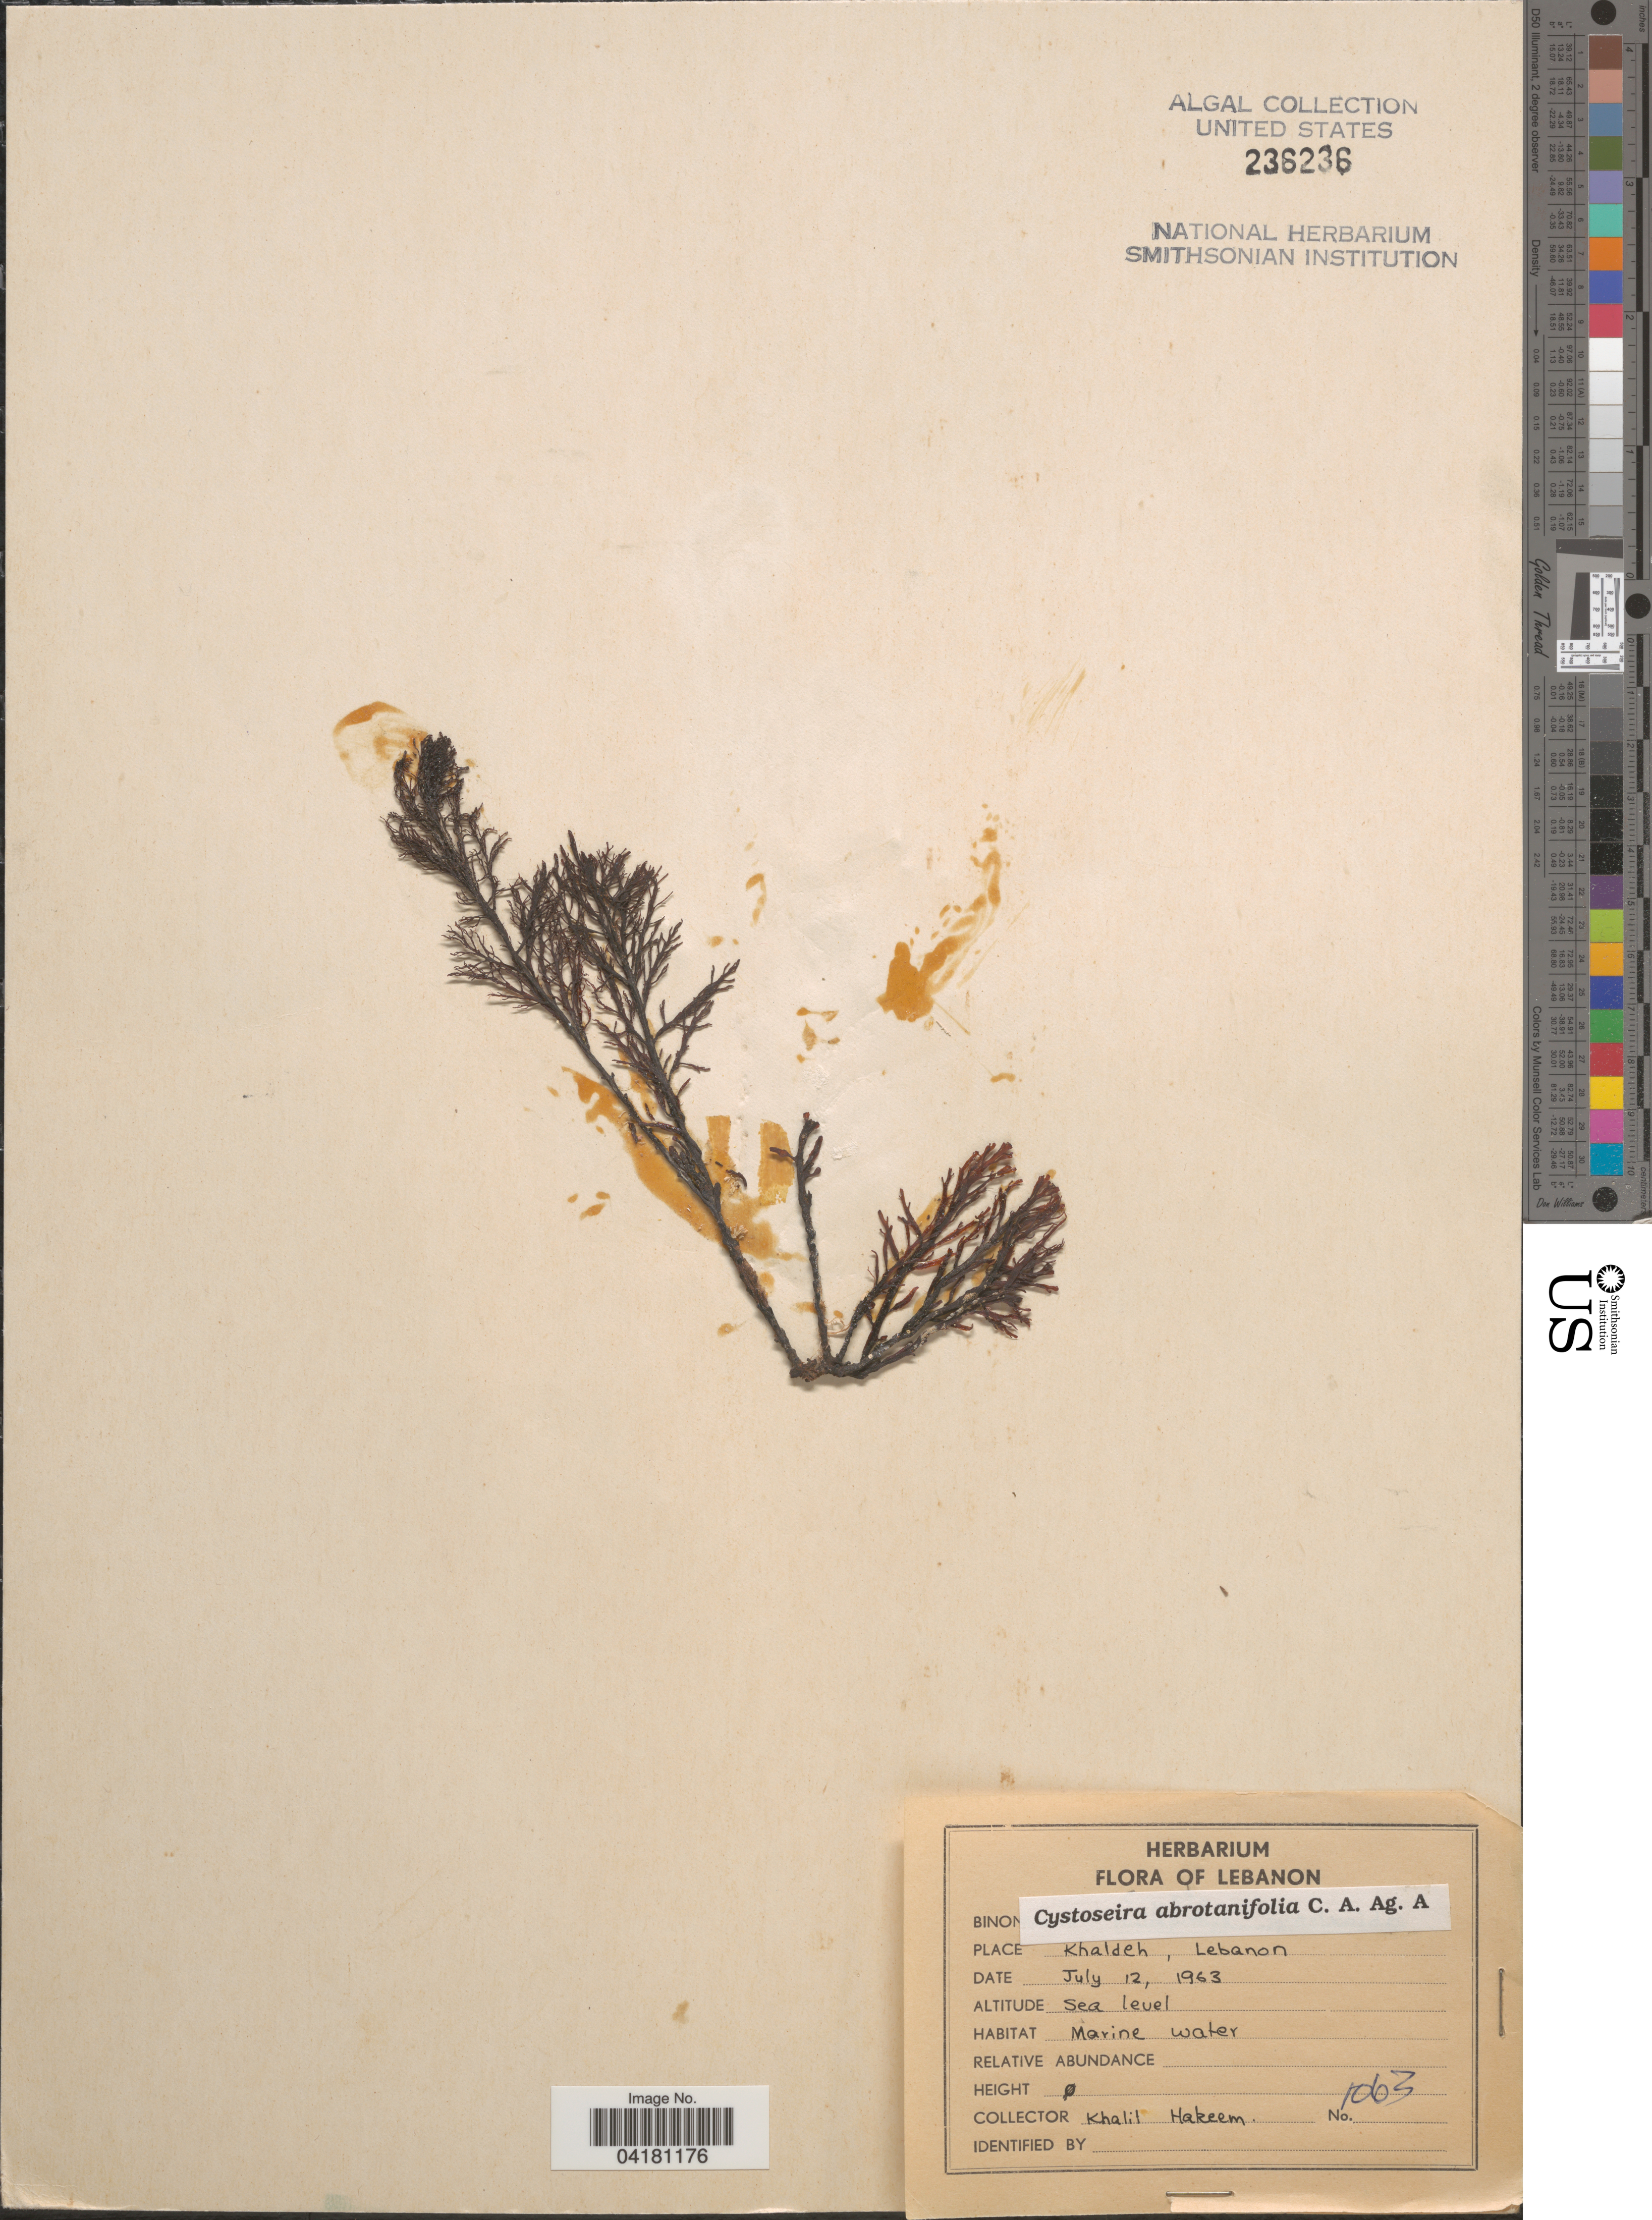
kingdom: Chromista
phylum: Ochrophyta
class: Phaeophyceae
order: Fucales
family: Sargassaceae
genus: Cystoseira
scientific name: Cystoseira foeniculacea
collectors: K. Hakeem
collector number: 1063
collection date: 1963-07-12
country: Lebanon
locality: Khaldeh.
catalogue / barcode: US 236236